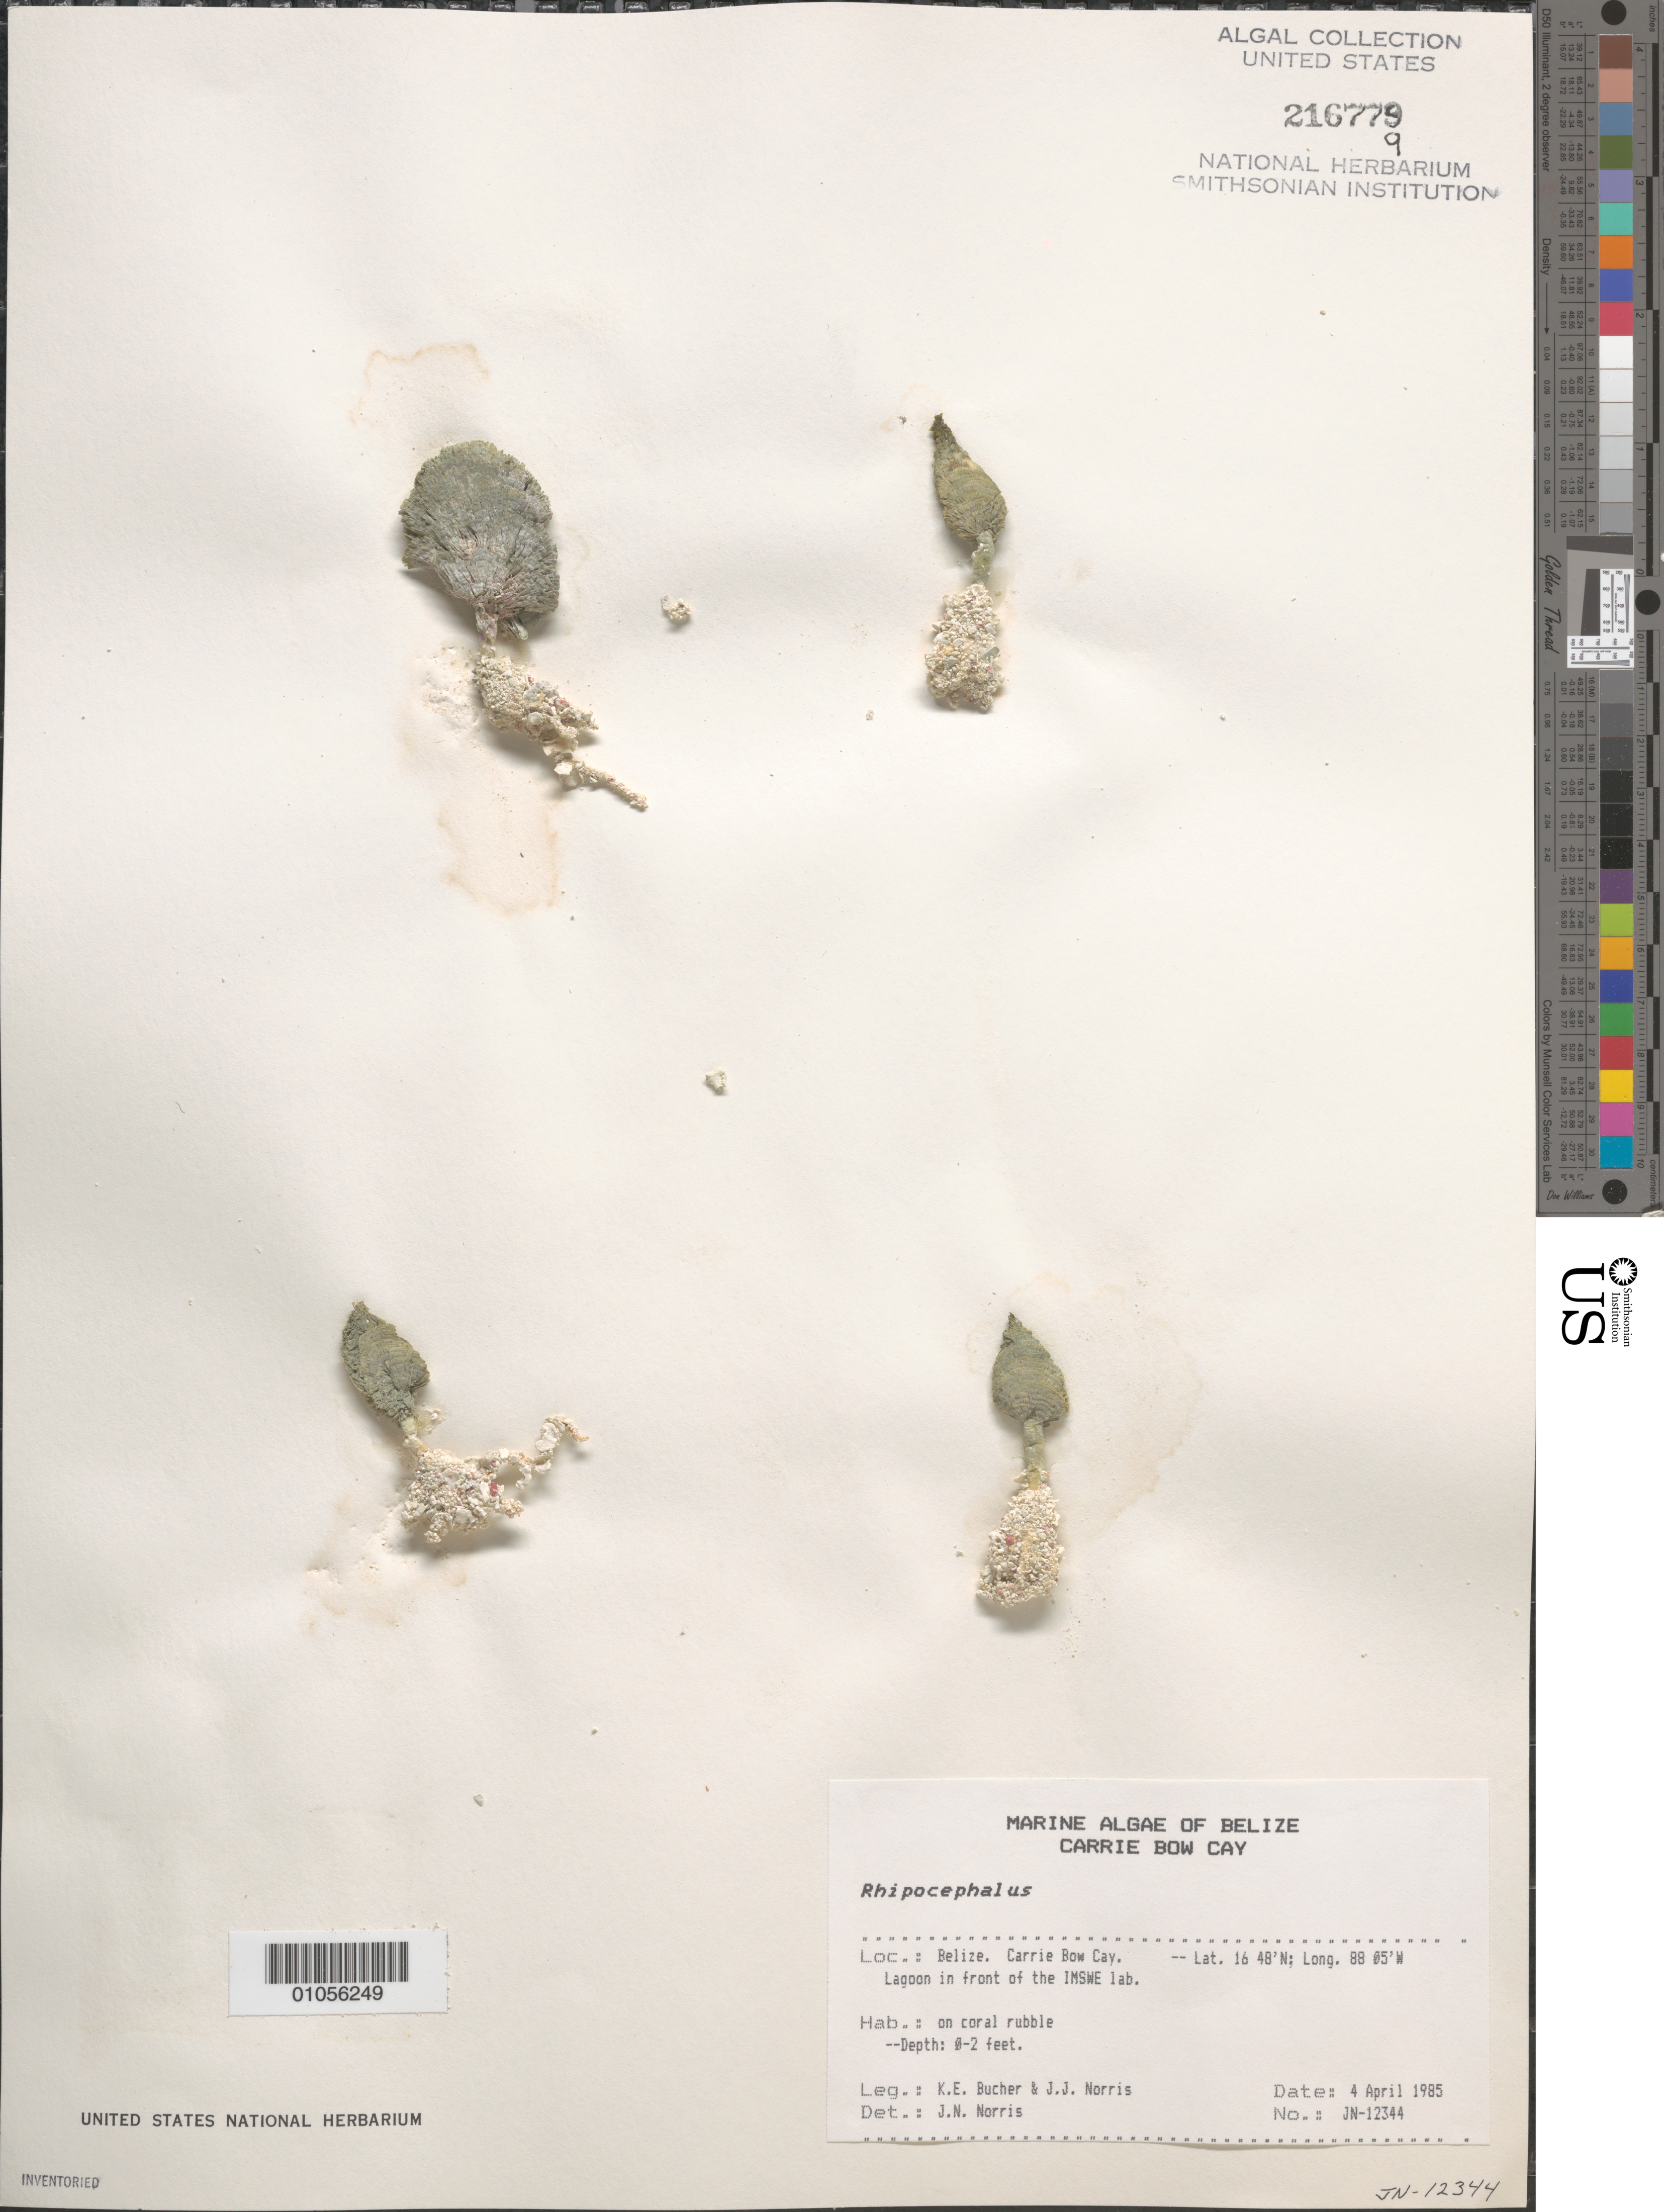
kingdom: Plantae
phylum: Chlorophyta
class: Ulvophyceae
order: Bryopsidales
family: Udoteaceae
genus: Rhipocephalus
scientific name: Rhipocephalus sp.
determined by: Norris, James N.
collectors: K. E. Bucher & J. A. Norris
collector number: JN-12344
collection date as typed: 04 Apr 1985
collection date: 1985-04-04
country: Belize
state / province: Stann Creek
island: Carrie Bow Cay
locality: Lagoon in front of the IMSWE laboratory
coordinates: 16 48'N, 88 05'W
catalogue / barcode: US 216779